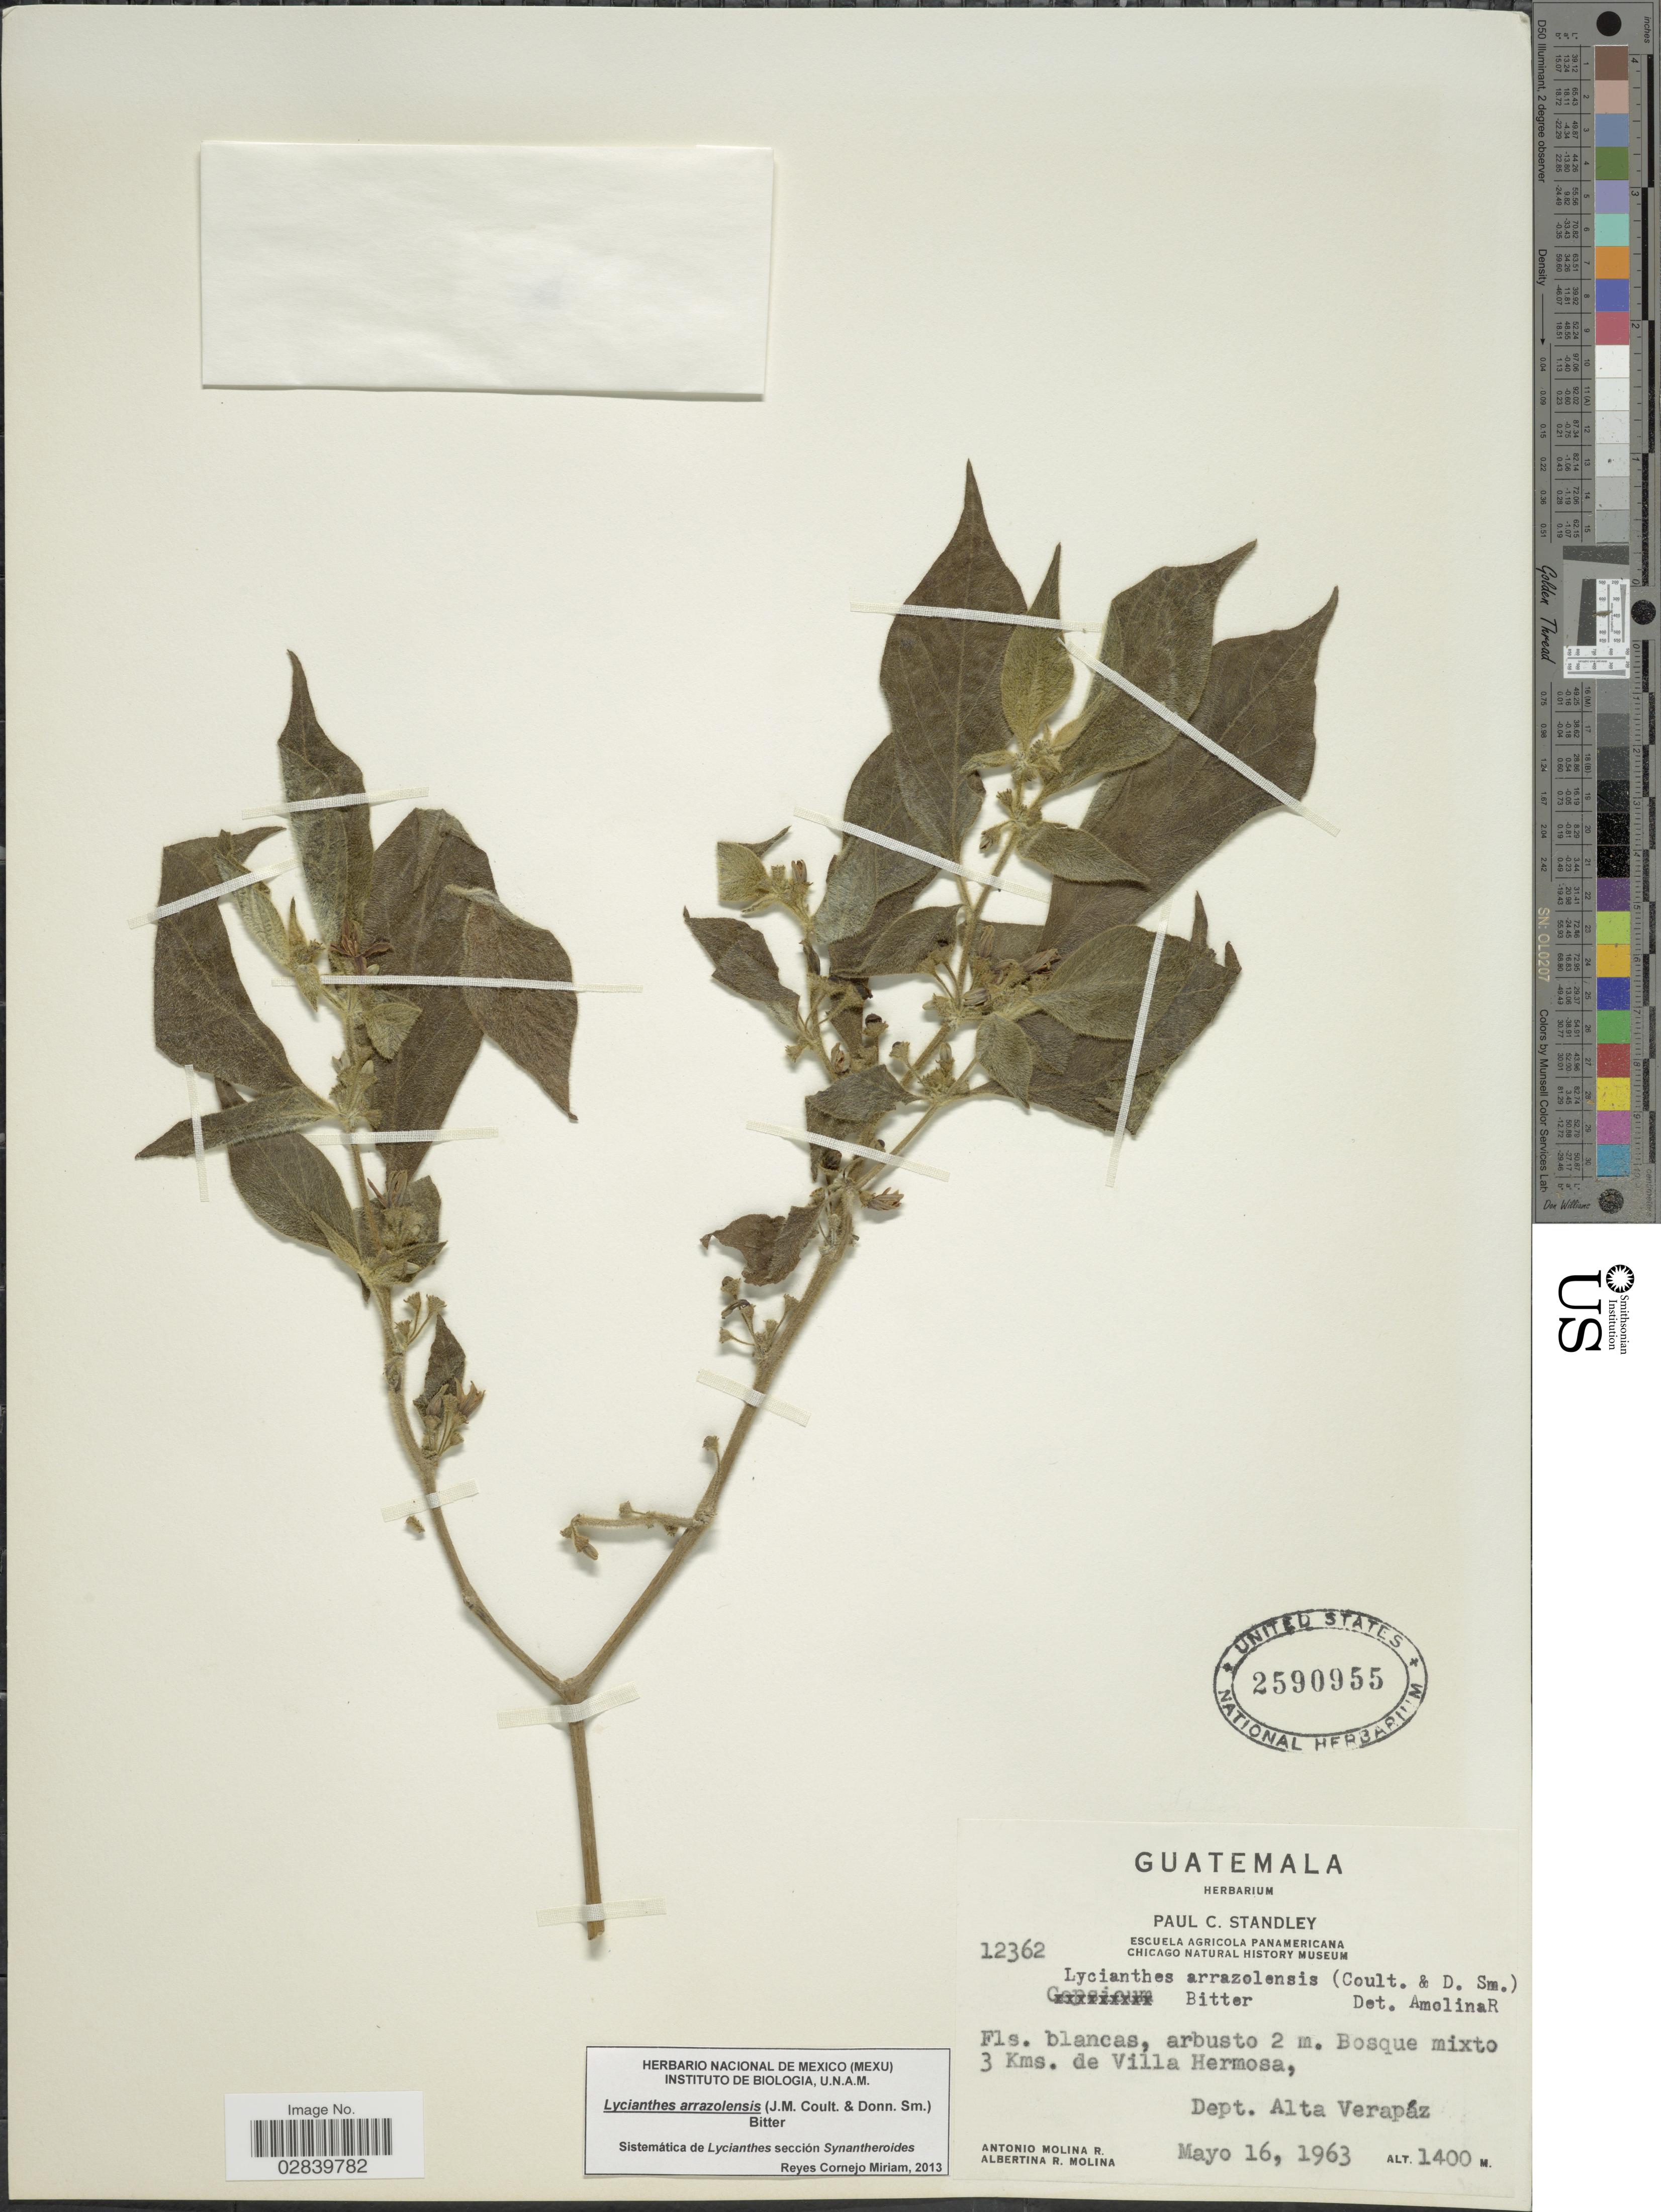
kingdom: Plantae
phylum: Tracheophyta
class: Magnoliopsida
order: Solanales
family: Solanaceae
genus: Lycianthes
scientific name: Lycianthes arrazolensis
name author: (J.M. Coult. & Donn. Sm.) Bitter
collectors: A. Molina R. & A. R. Molina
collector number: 12362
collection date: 1963-05-16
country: Guatemala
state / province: Alta Verapaz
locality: Bosque mixto 3 Kms. de Villa Hermosa, Dept. Alta Verapáz.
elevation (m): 1400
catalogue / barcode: US 2590955